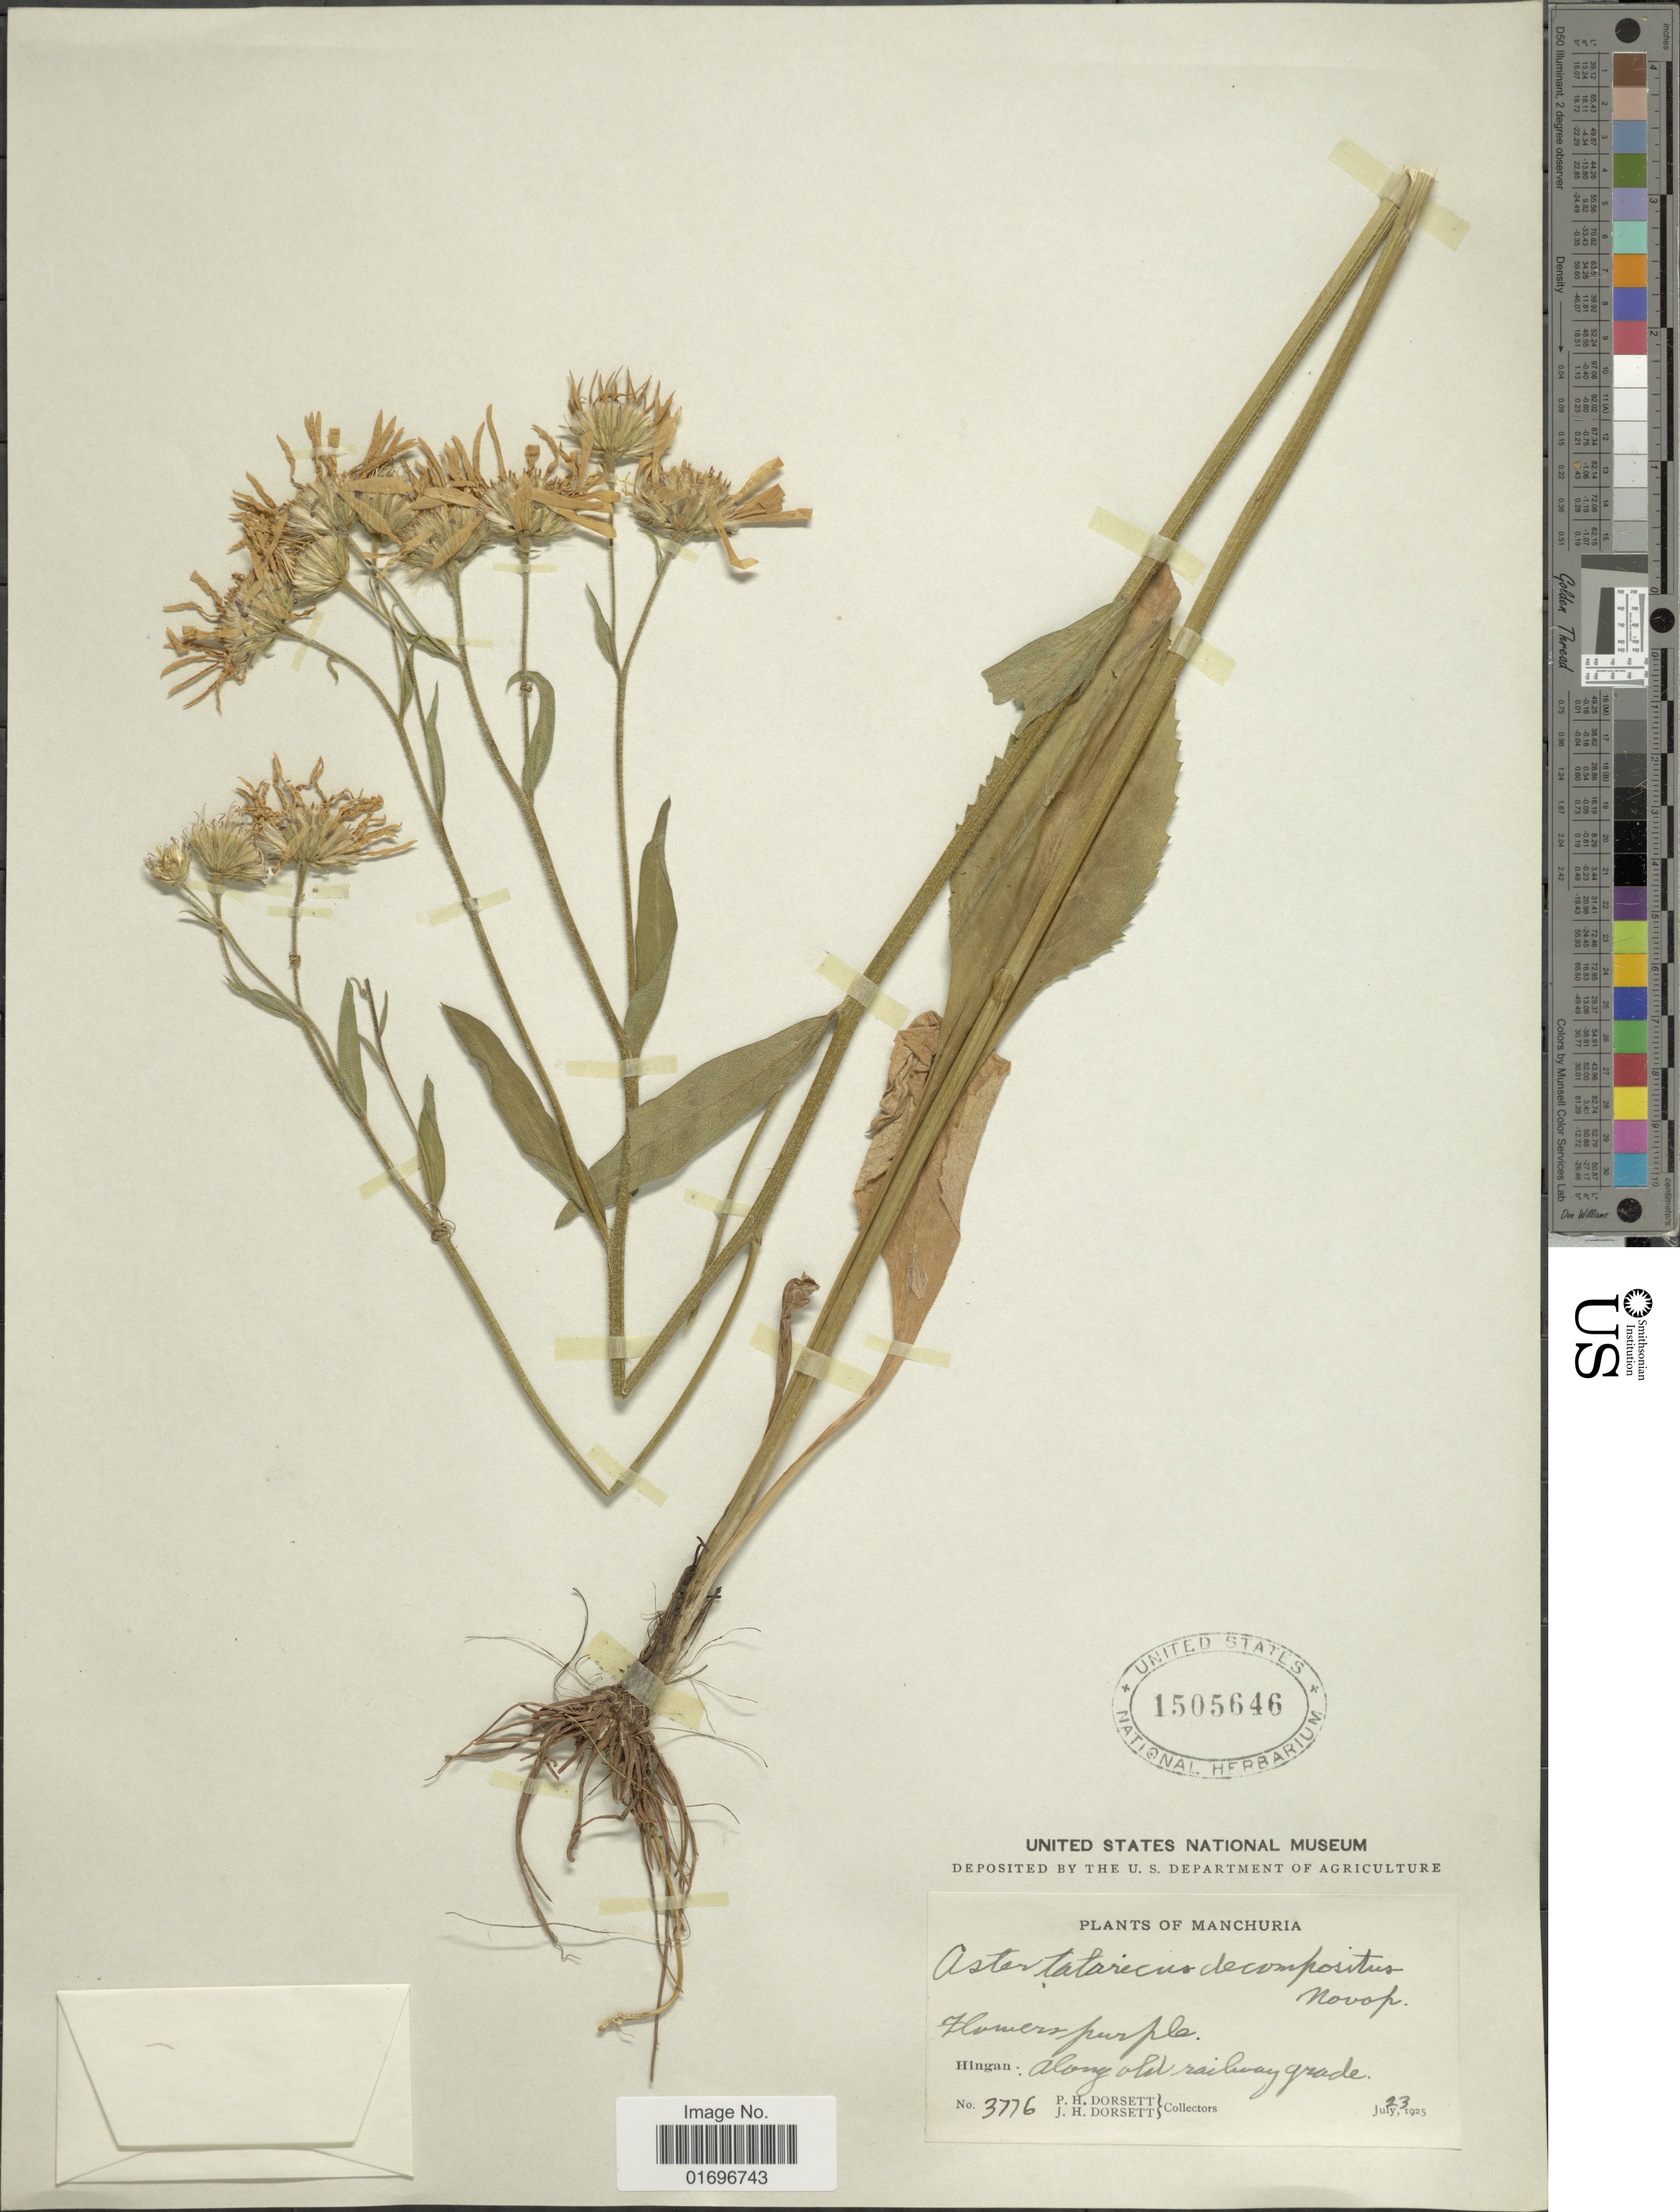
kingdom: Plantae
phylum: Tracheophyta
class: Magnoliopsida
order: Asterales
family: Asteraceae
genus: Aster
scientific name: Aster tataricus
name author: L. f.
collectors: P. H. Dorsett & J. Dorsett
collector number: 3776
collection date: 1925-07-23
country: China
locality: Manchuria. Hingan: Along old railway grade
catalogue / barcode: US 1505646